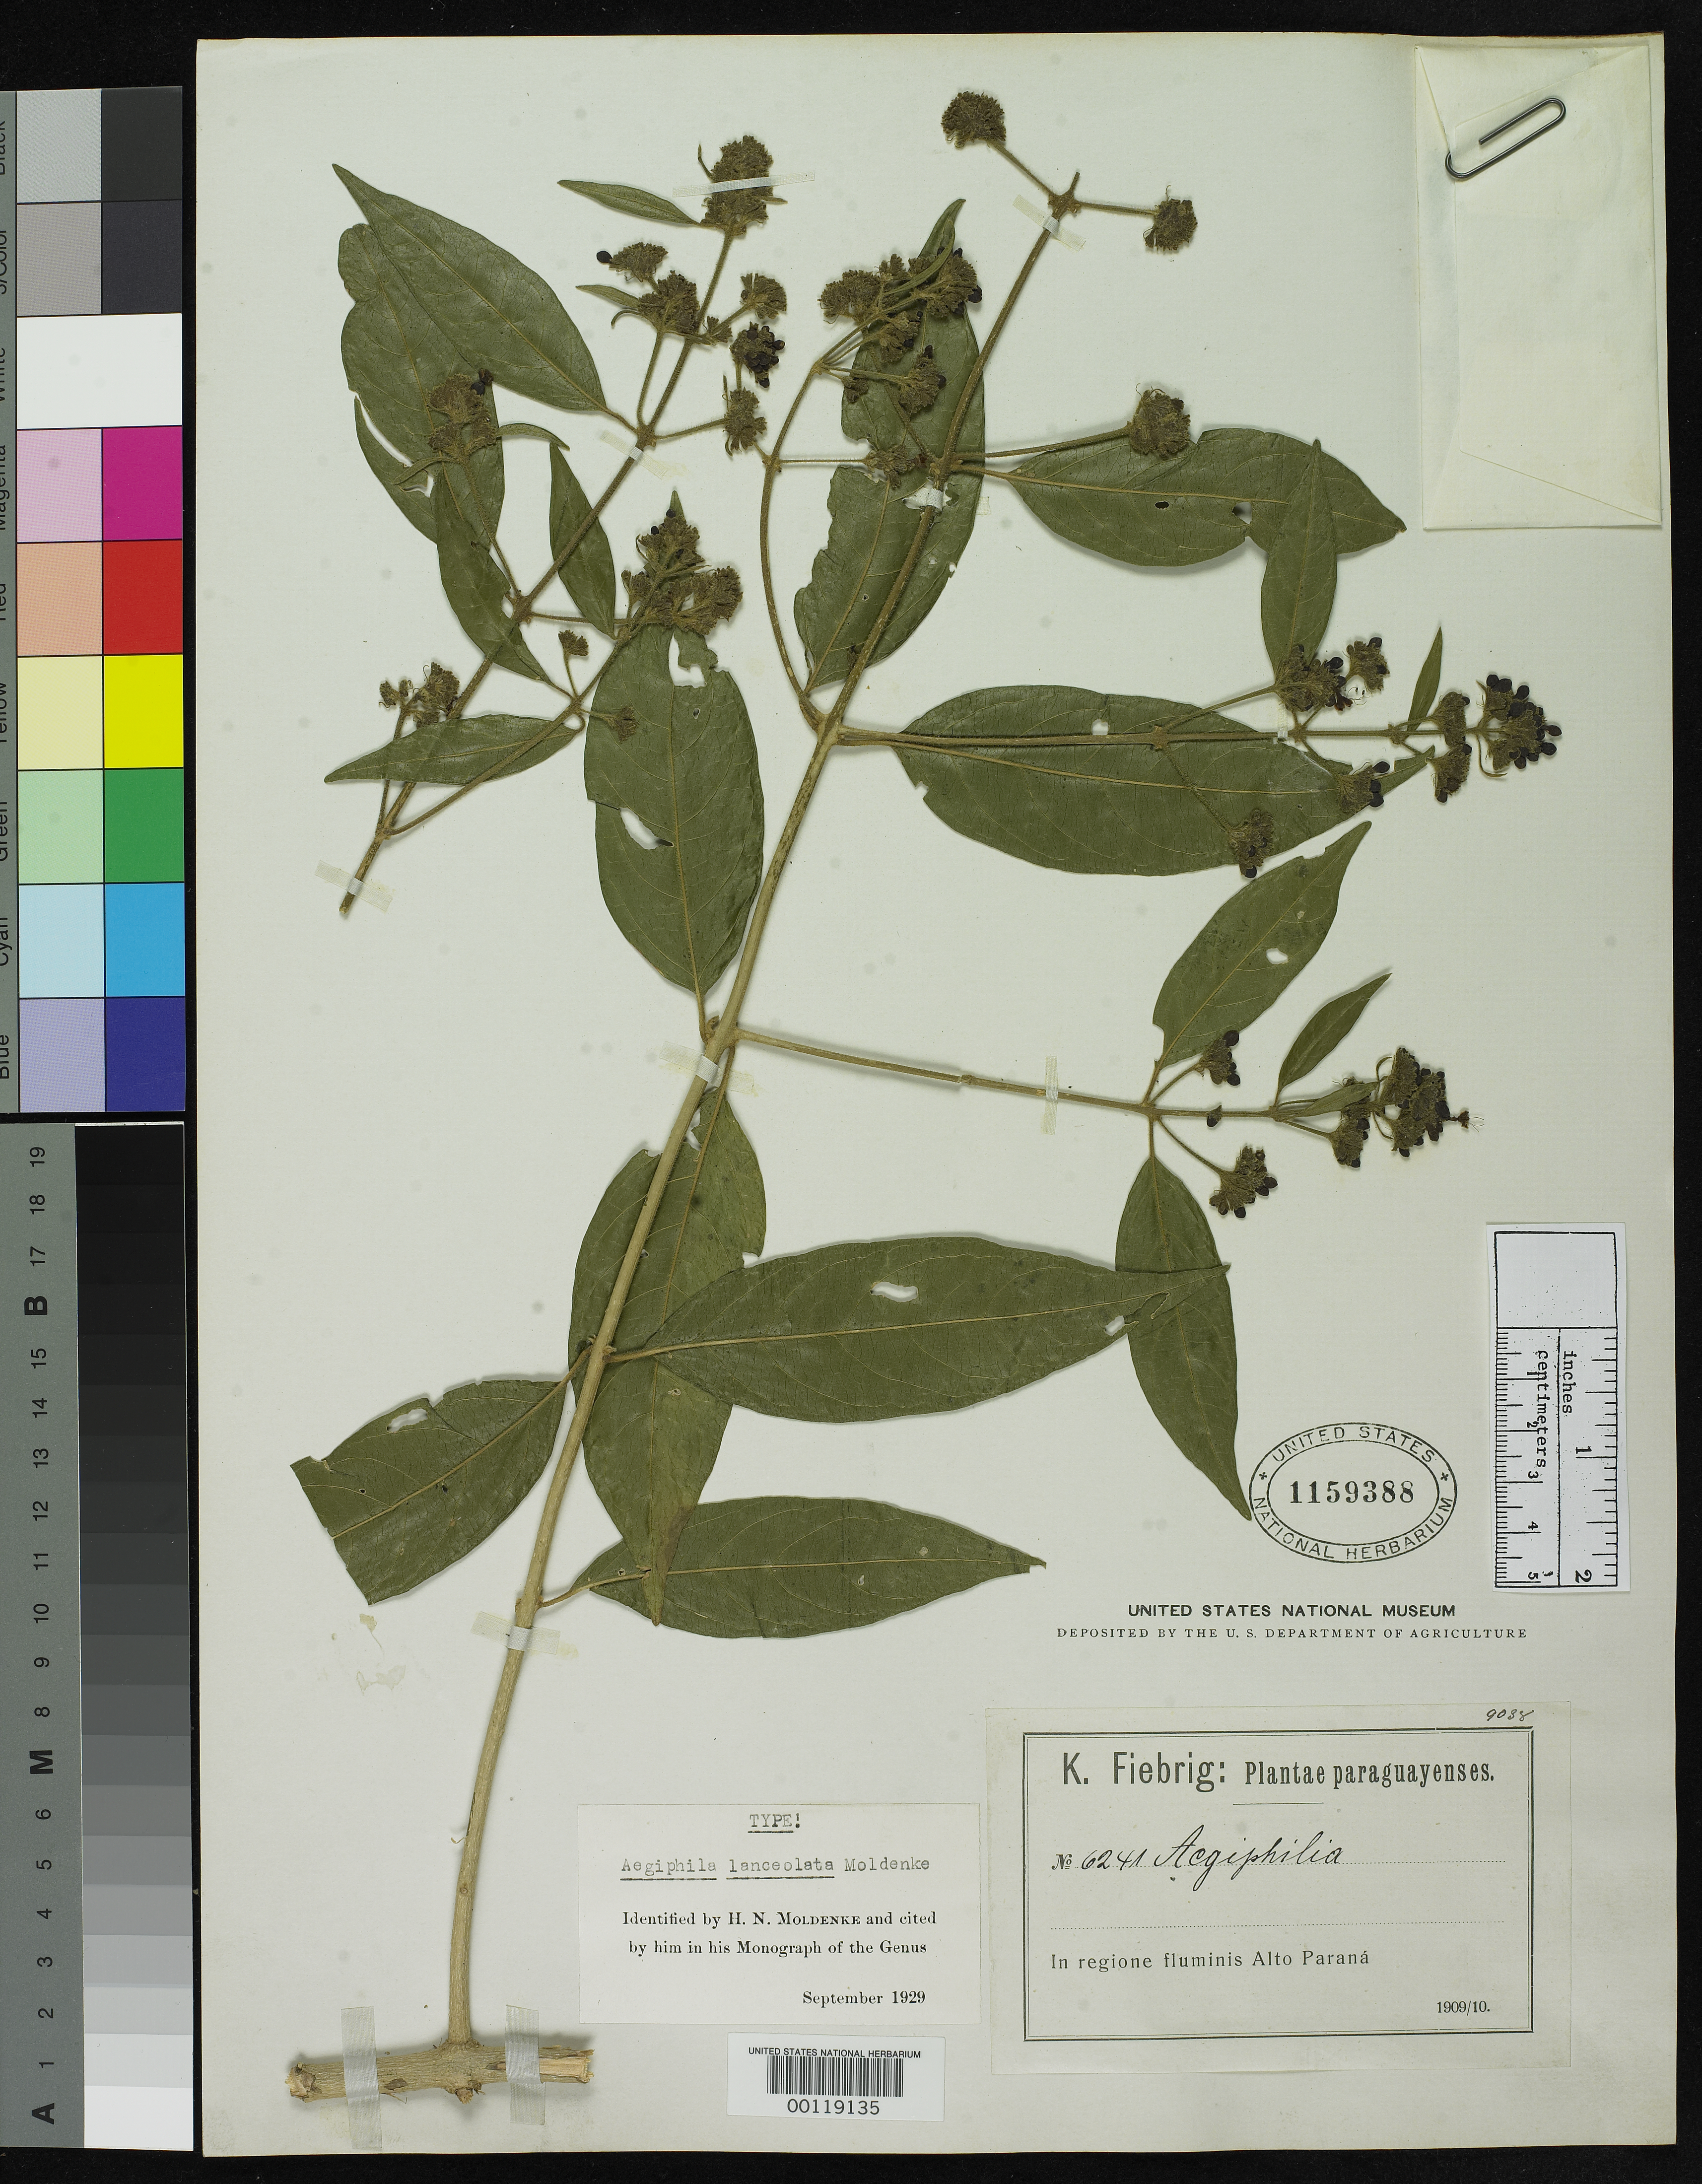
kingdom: Plantae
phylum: Tracheophyta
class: Magnoliopsida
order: Lamiales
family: Lamiaceae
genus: Aegiphila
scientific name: Aegiphila lanceolata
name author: Moldenke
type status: Holotype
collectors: K. Fiebrig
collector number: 6241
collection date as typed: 1910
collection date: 1910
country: Paraguay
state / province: Alto Paraná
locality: Alto Parana River region.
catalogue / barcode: US 1159388